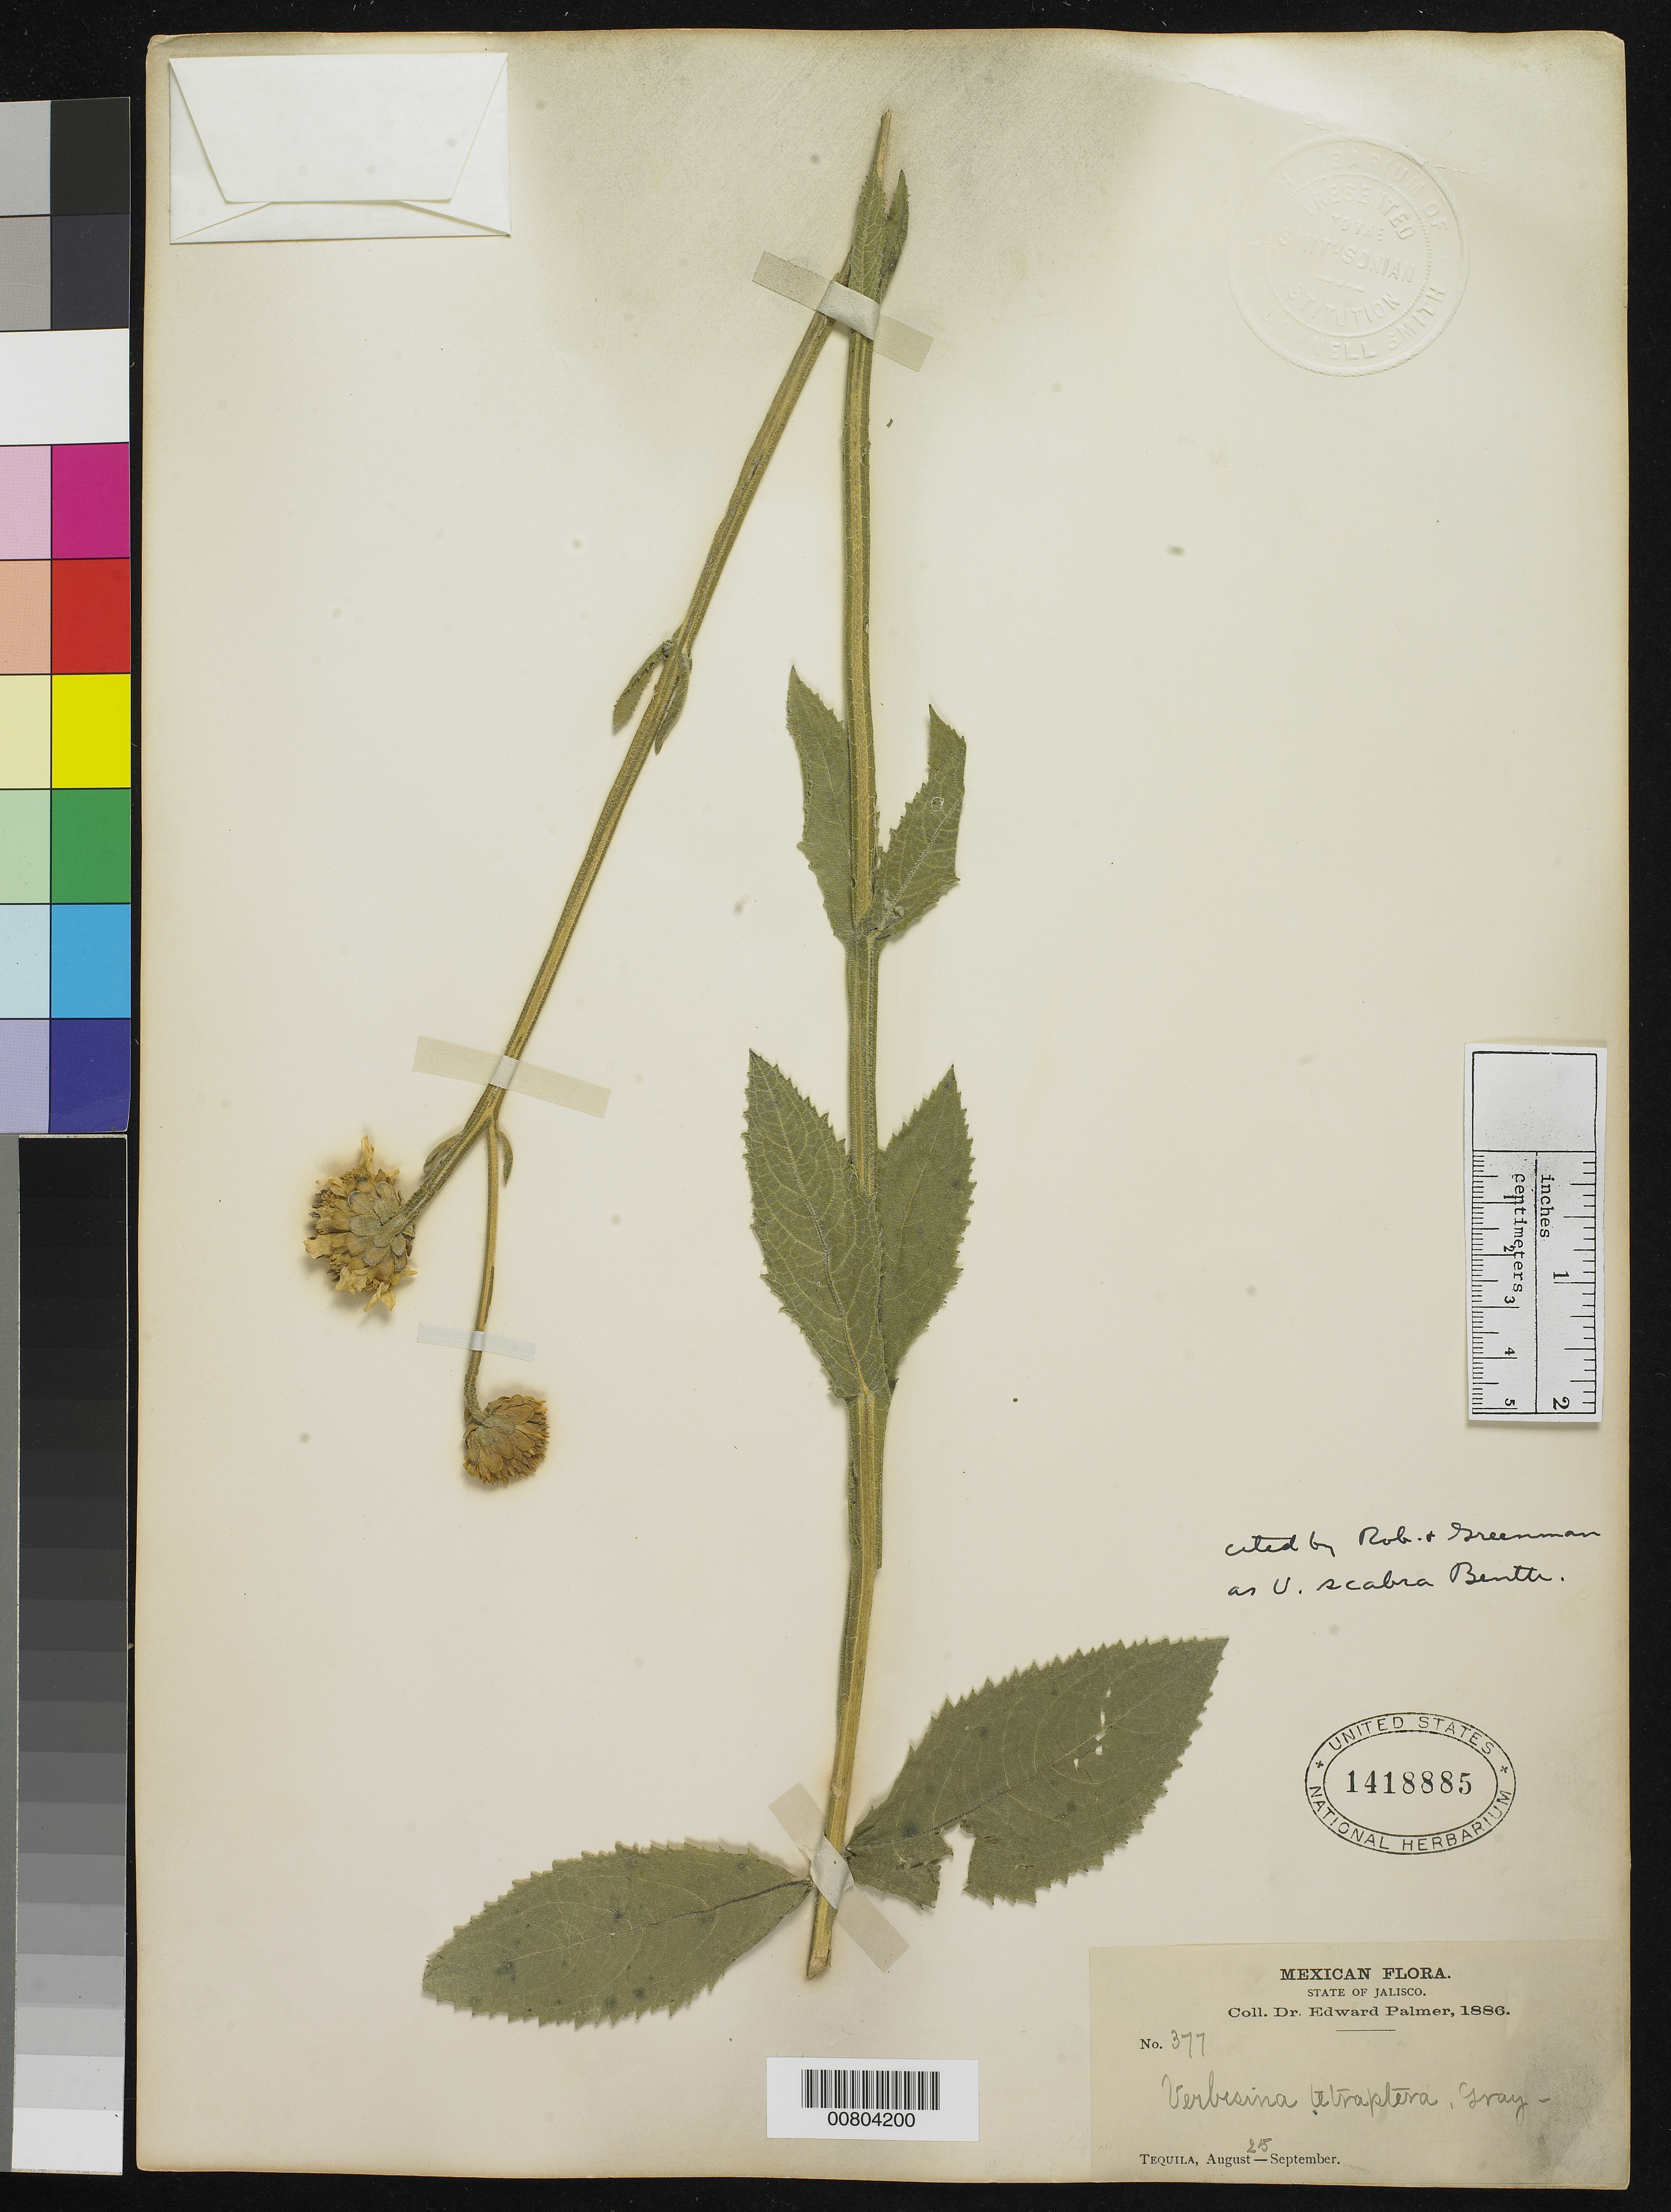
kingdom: Plantae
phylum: Tracheophyta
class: Magnoliopsida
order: Asterales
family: Asteraceae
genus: Verbesina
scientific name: Verbesina tetraptera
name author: (Ortega) A. Gray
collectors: E. Palmer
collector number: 377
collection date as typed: Aug 1886 to 25 Sep 1886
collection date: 1886-08/1886-09-25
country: Mexico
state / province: Jalisco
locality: Tequila, Jalisco.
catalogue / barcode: US 1418885